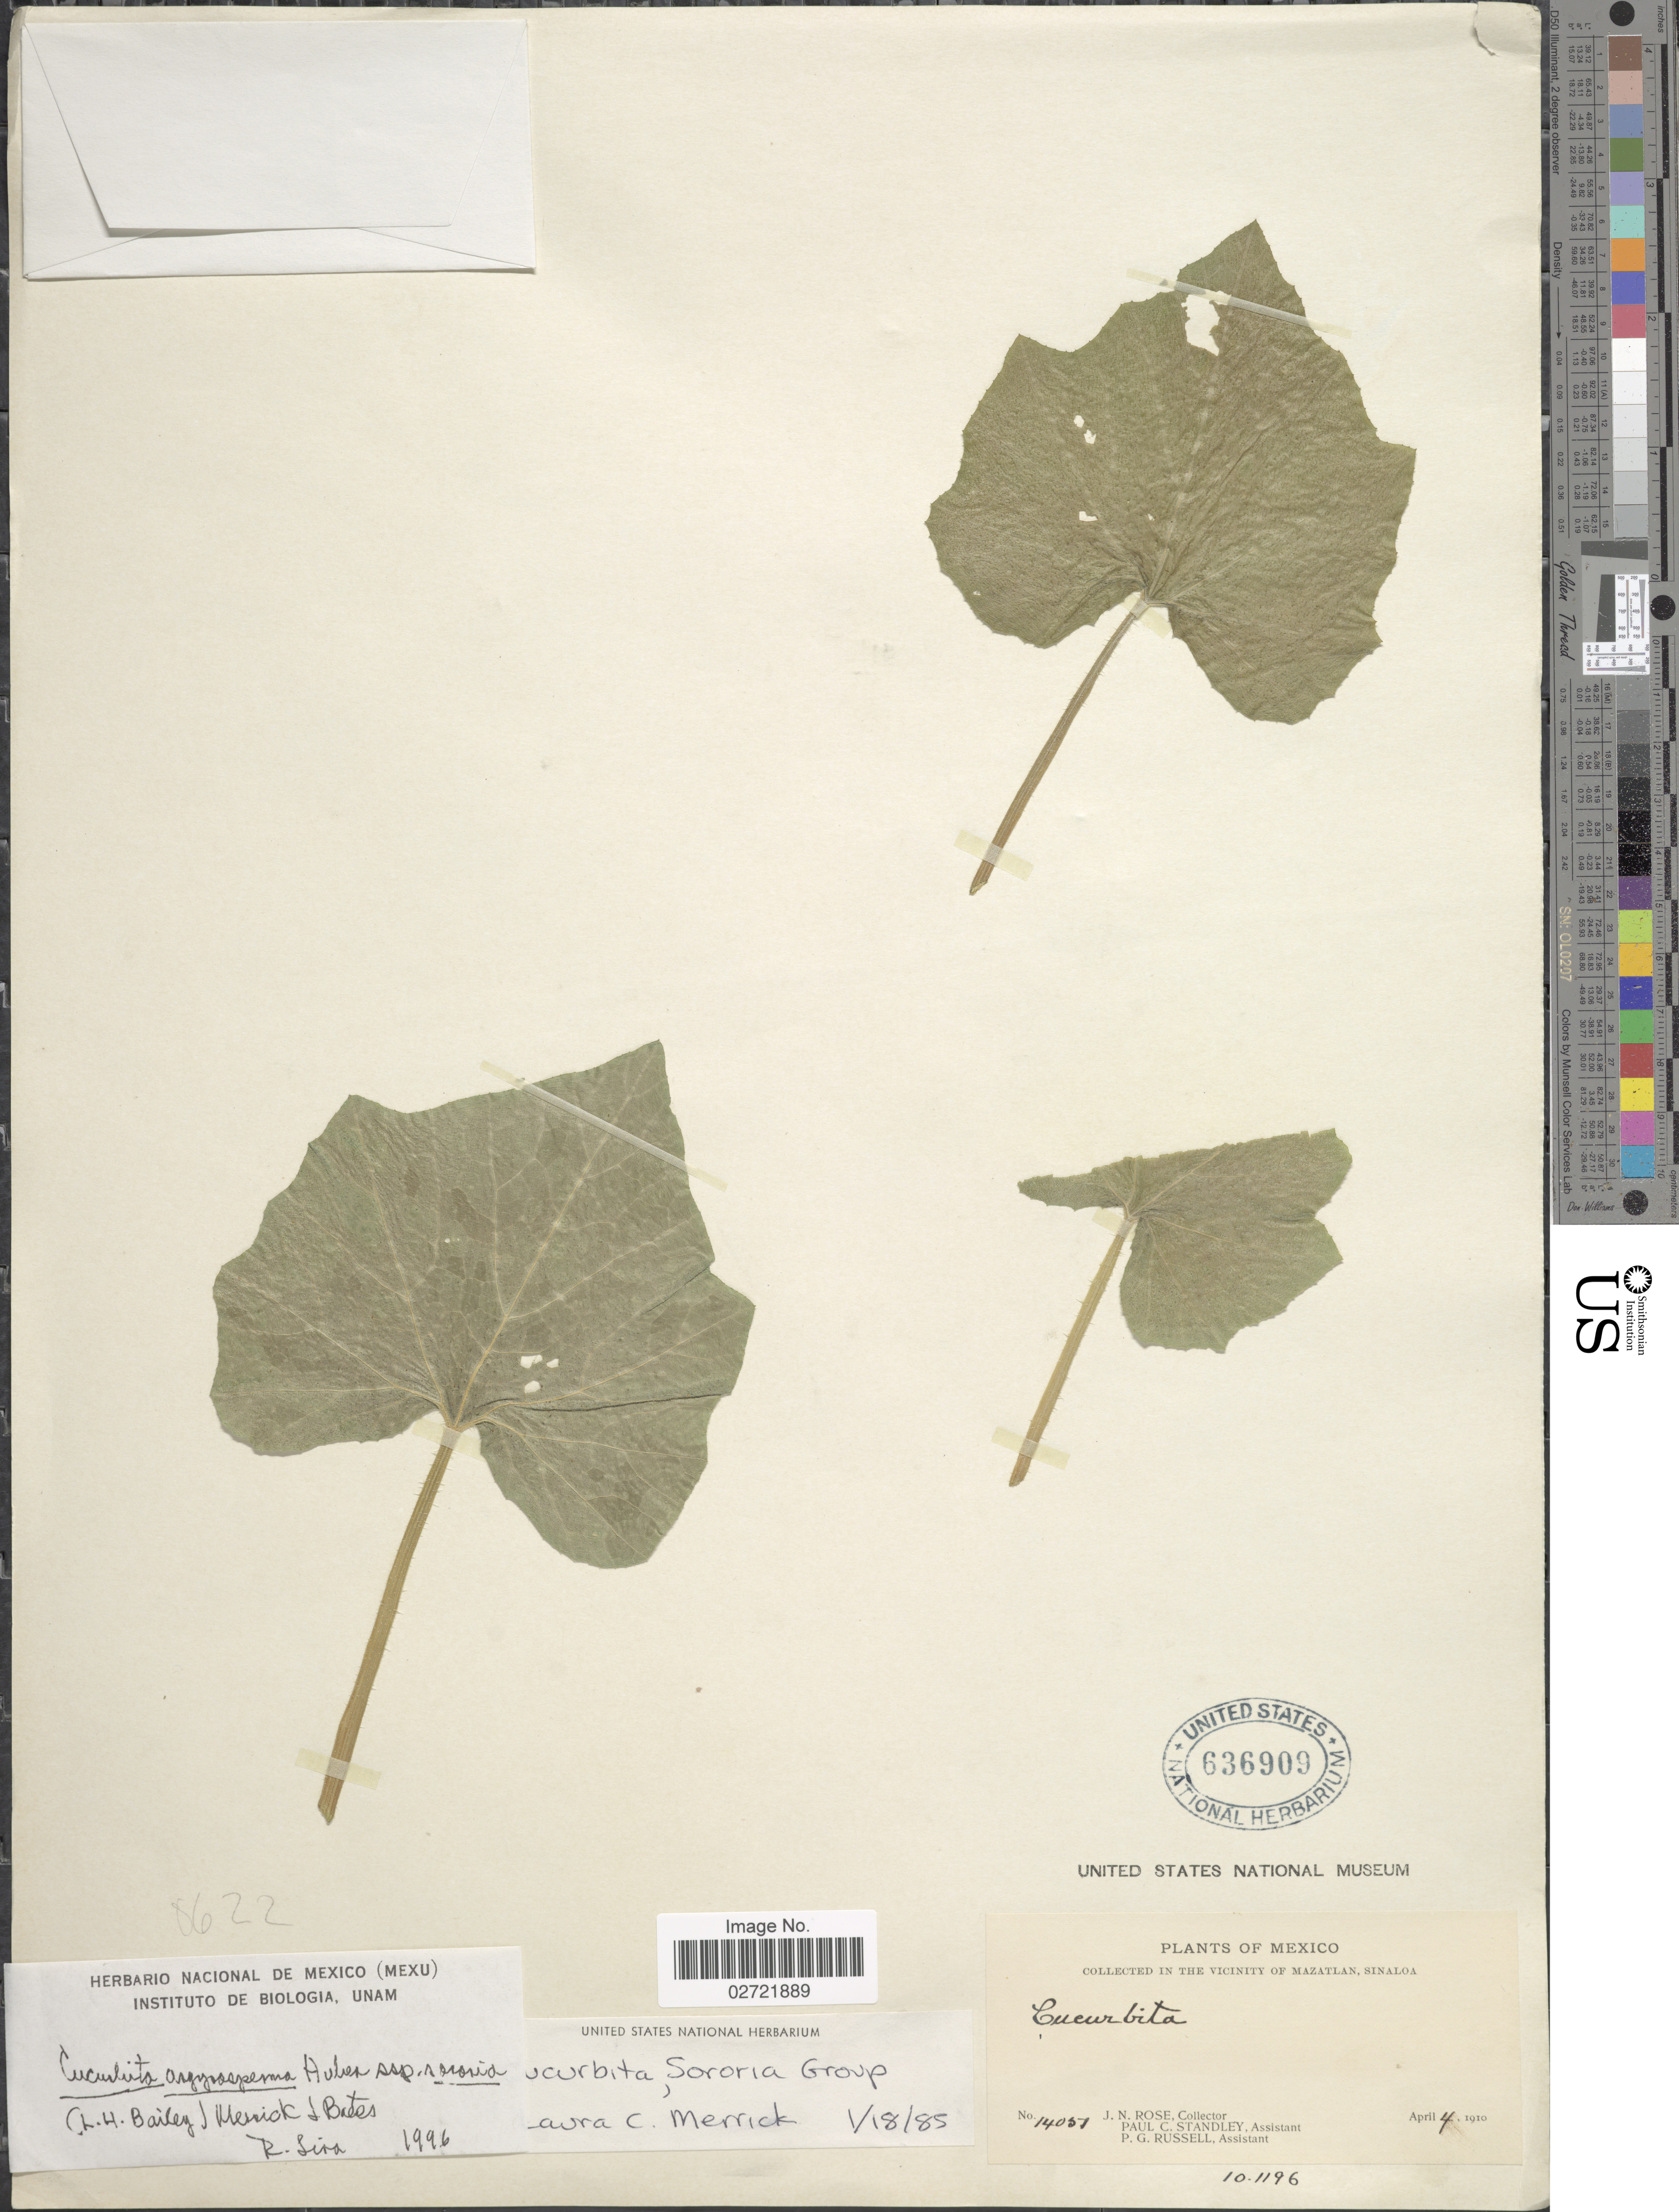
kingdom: Plantae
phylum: Tracheophyta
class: Magnoliopsida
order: Cucurbitales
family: Cucurbitaceae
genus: Cucurbita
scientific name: Cucurbita argyrosperma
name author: K. Koch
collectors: J. N. Rose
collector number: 14051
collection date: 1910-04-04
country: Mexico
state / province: Sinaloa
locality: In the Vicinity of Mazatlan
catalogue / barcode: US 636909